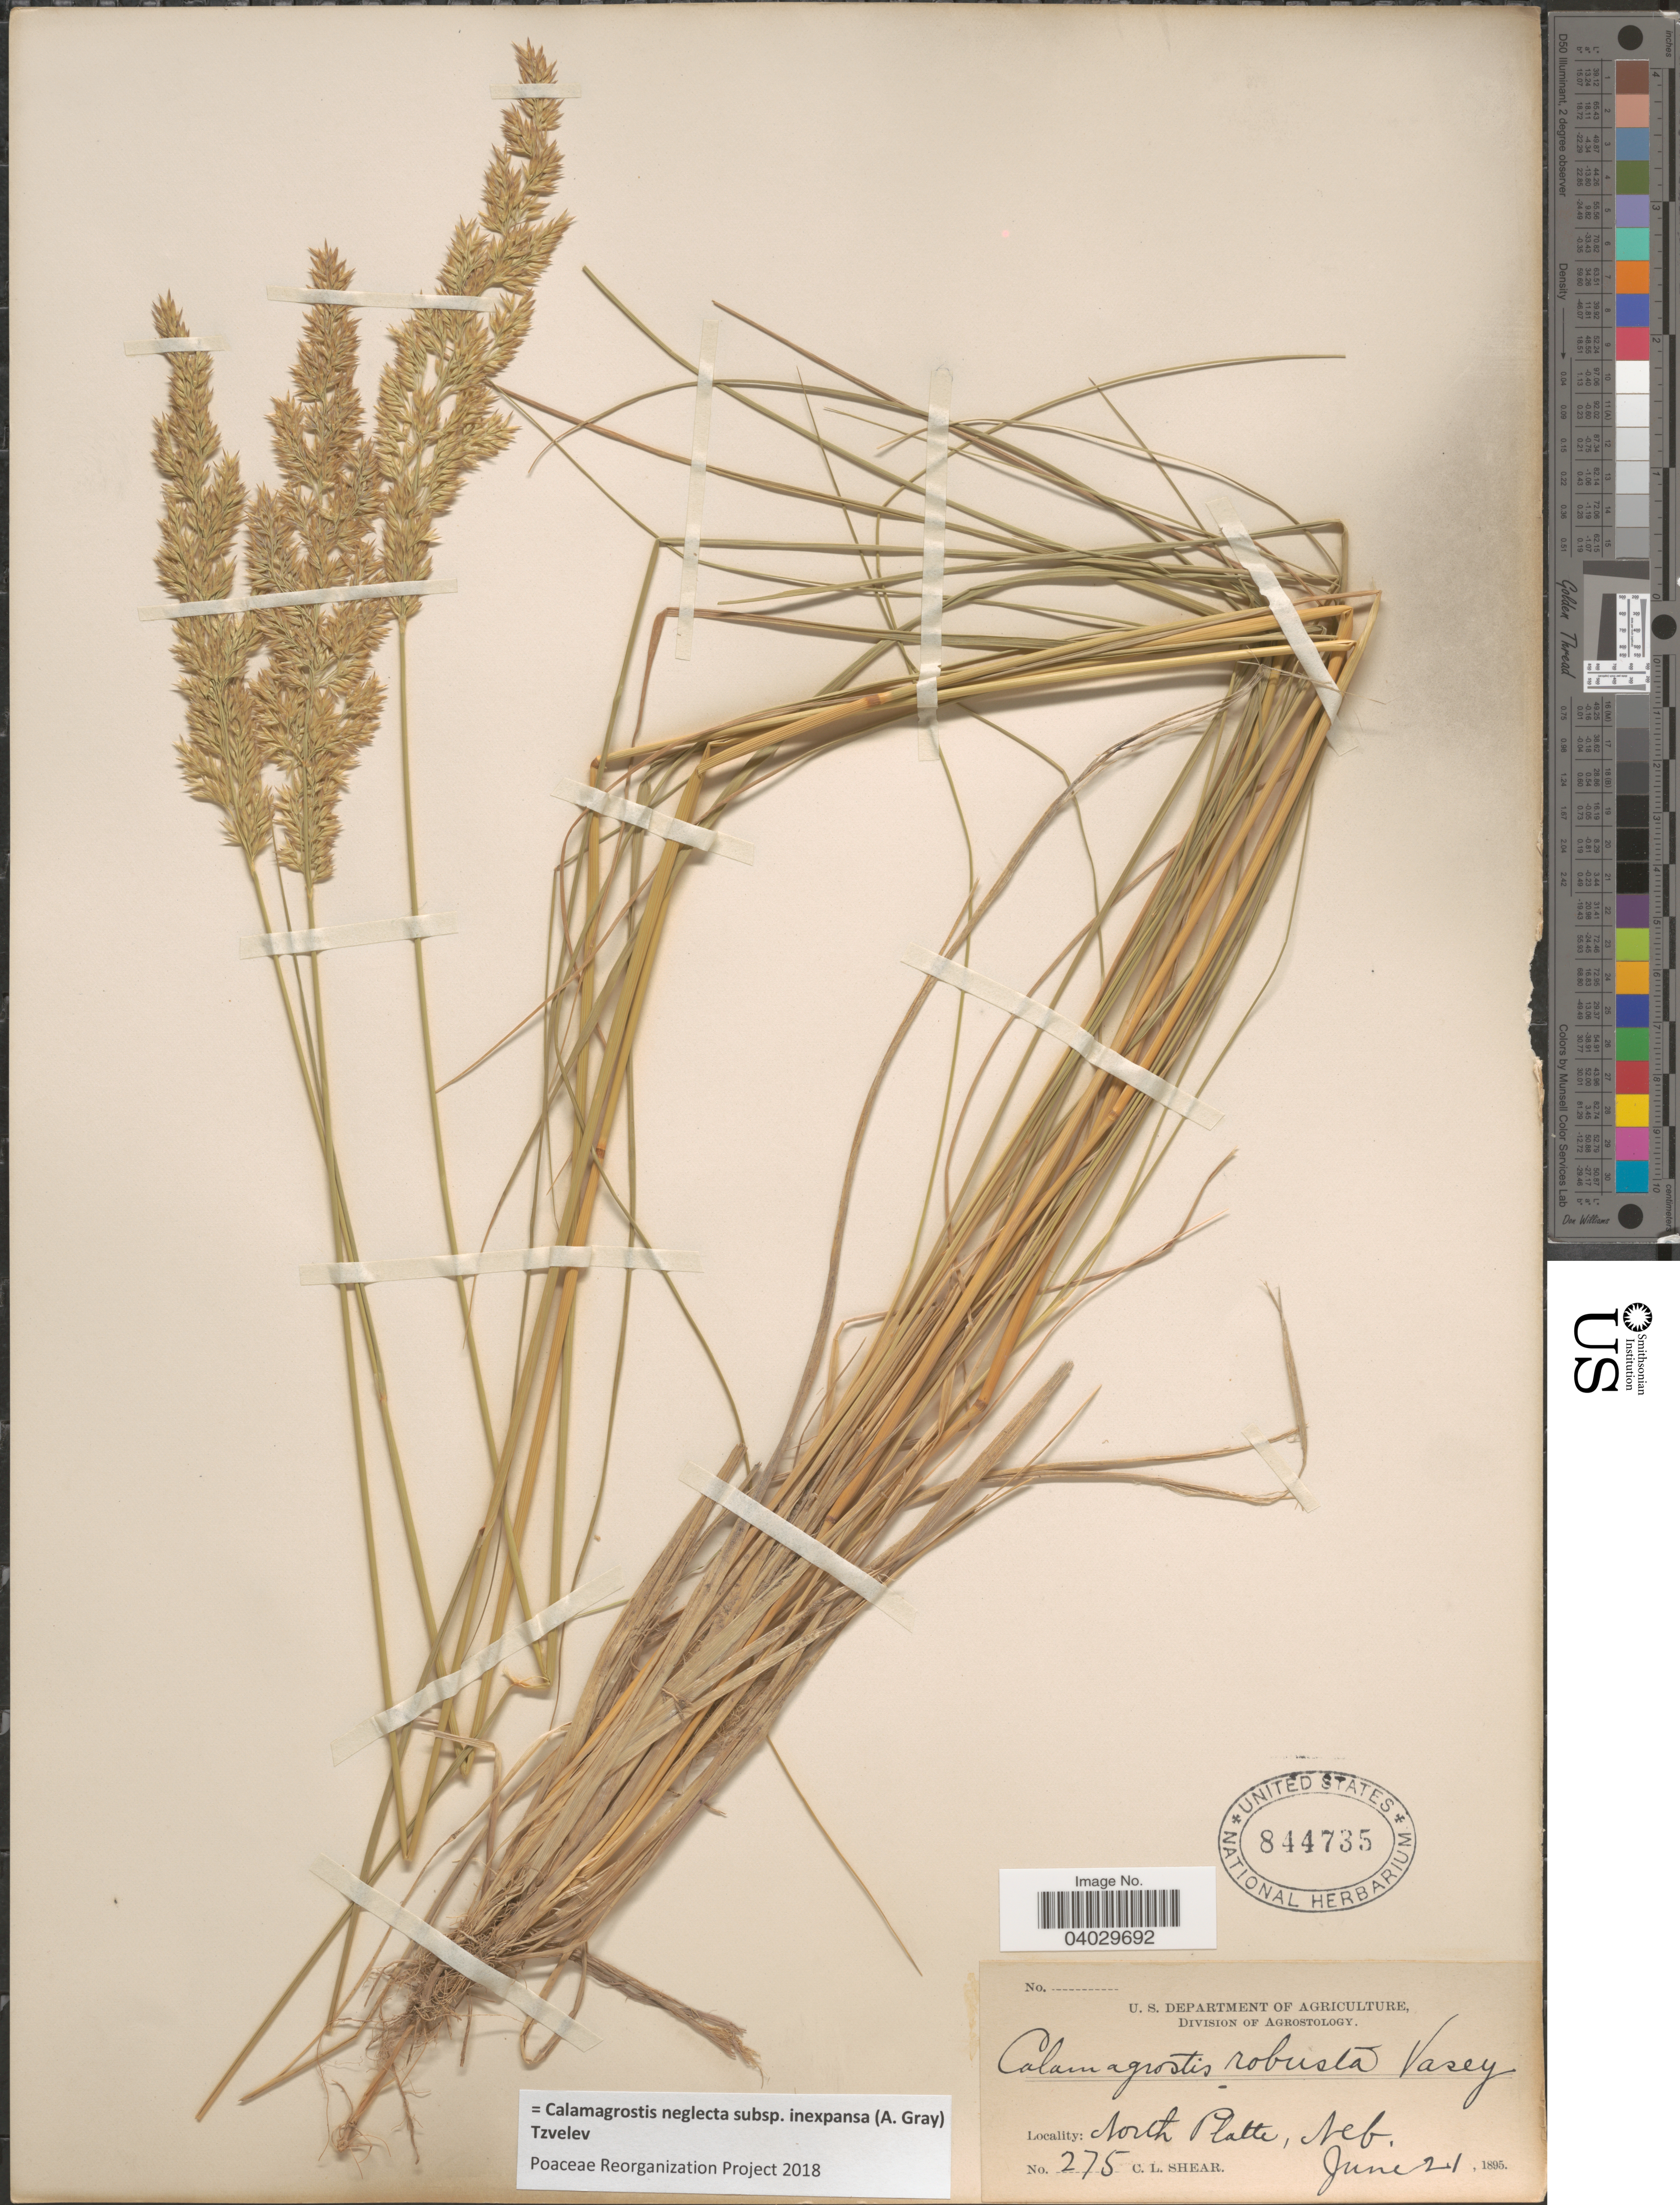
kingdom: Plantae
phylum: Tracheophyta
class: Liliopsida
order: Poales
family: Poaceae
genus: Calamagrostis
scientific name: Calamagrostis neglecta subsp. inexpansa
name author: (A. Gray) Tzvelev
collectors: C. L. Shear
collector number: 275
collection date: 1895-06-21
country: United States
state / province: Nebraska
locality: North Platte.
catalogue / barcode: US 844735